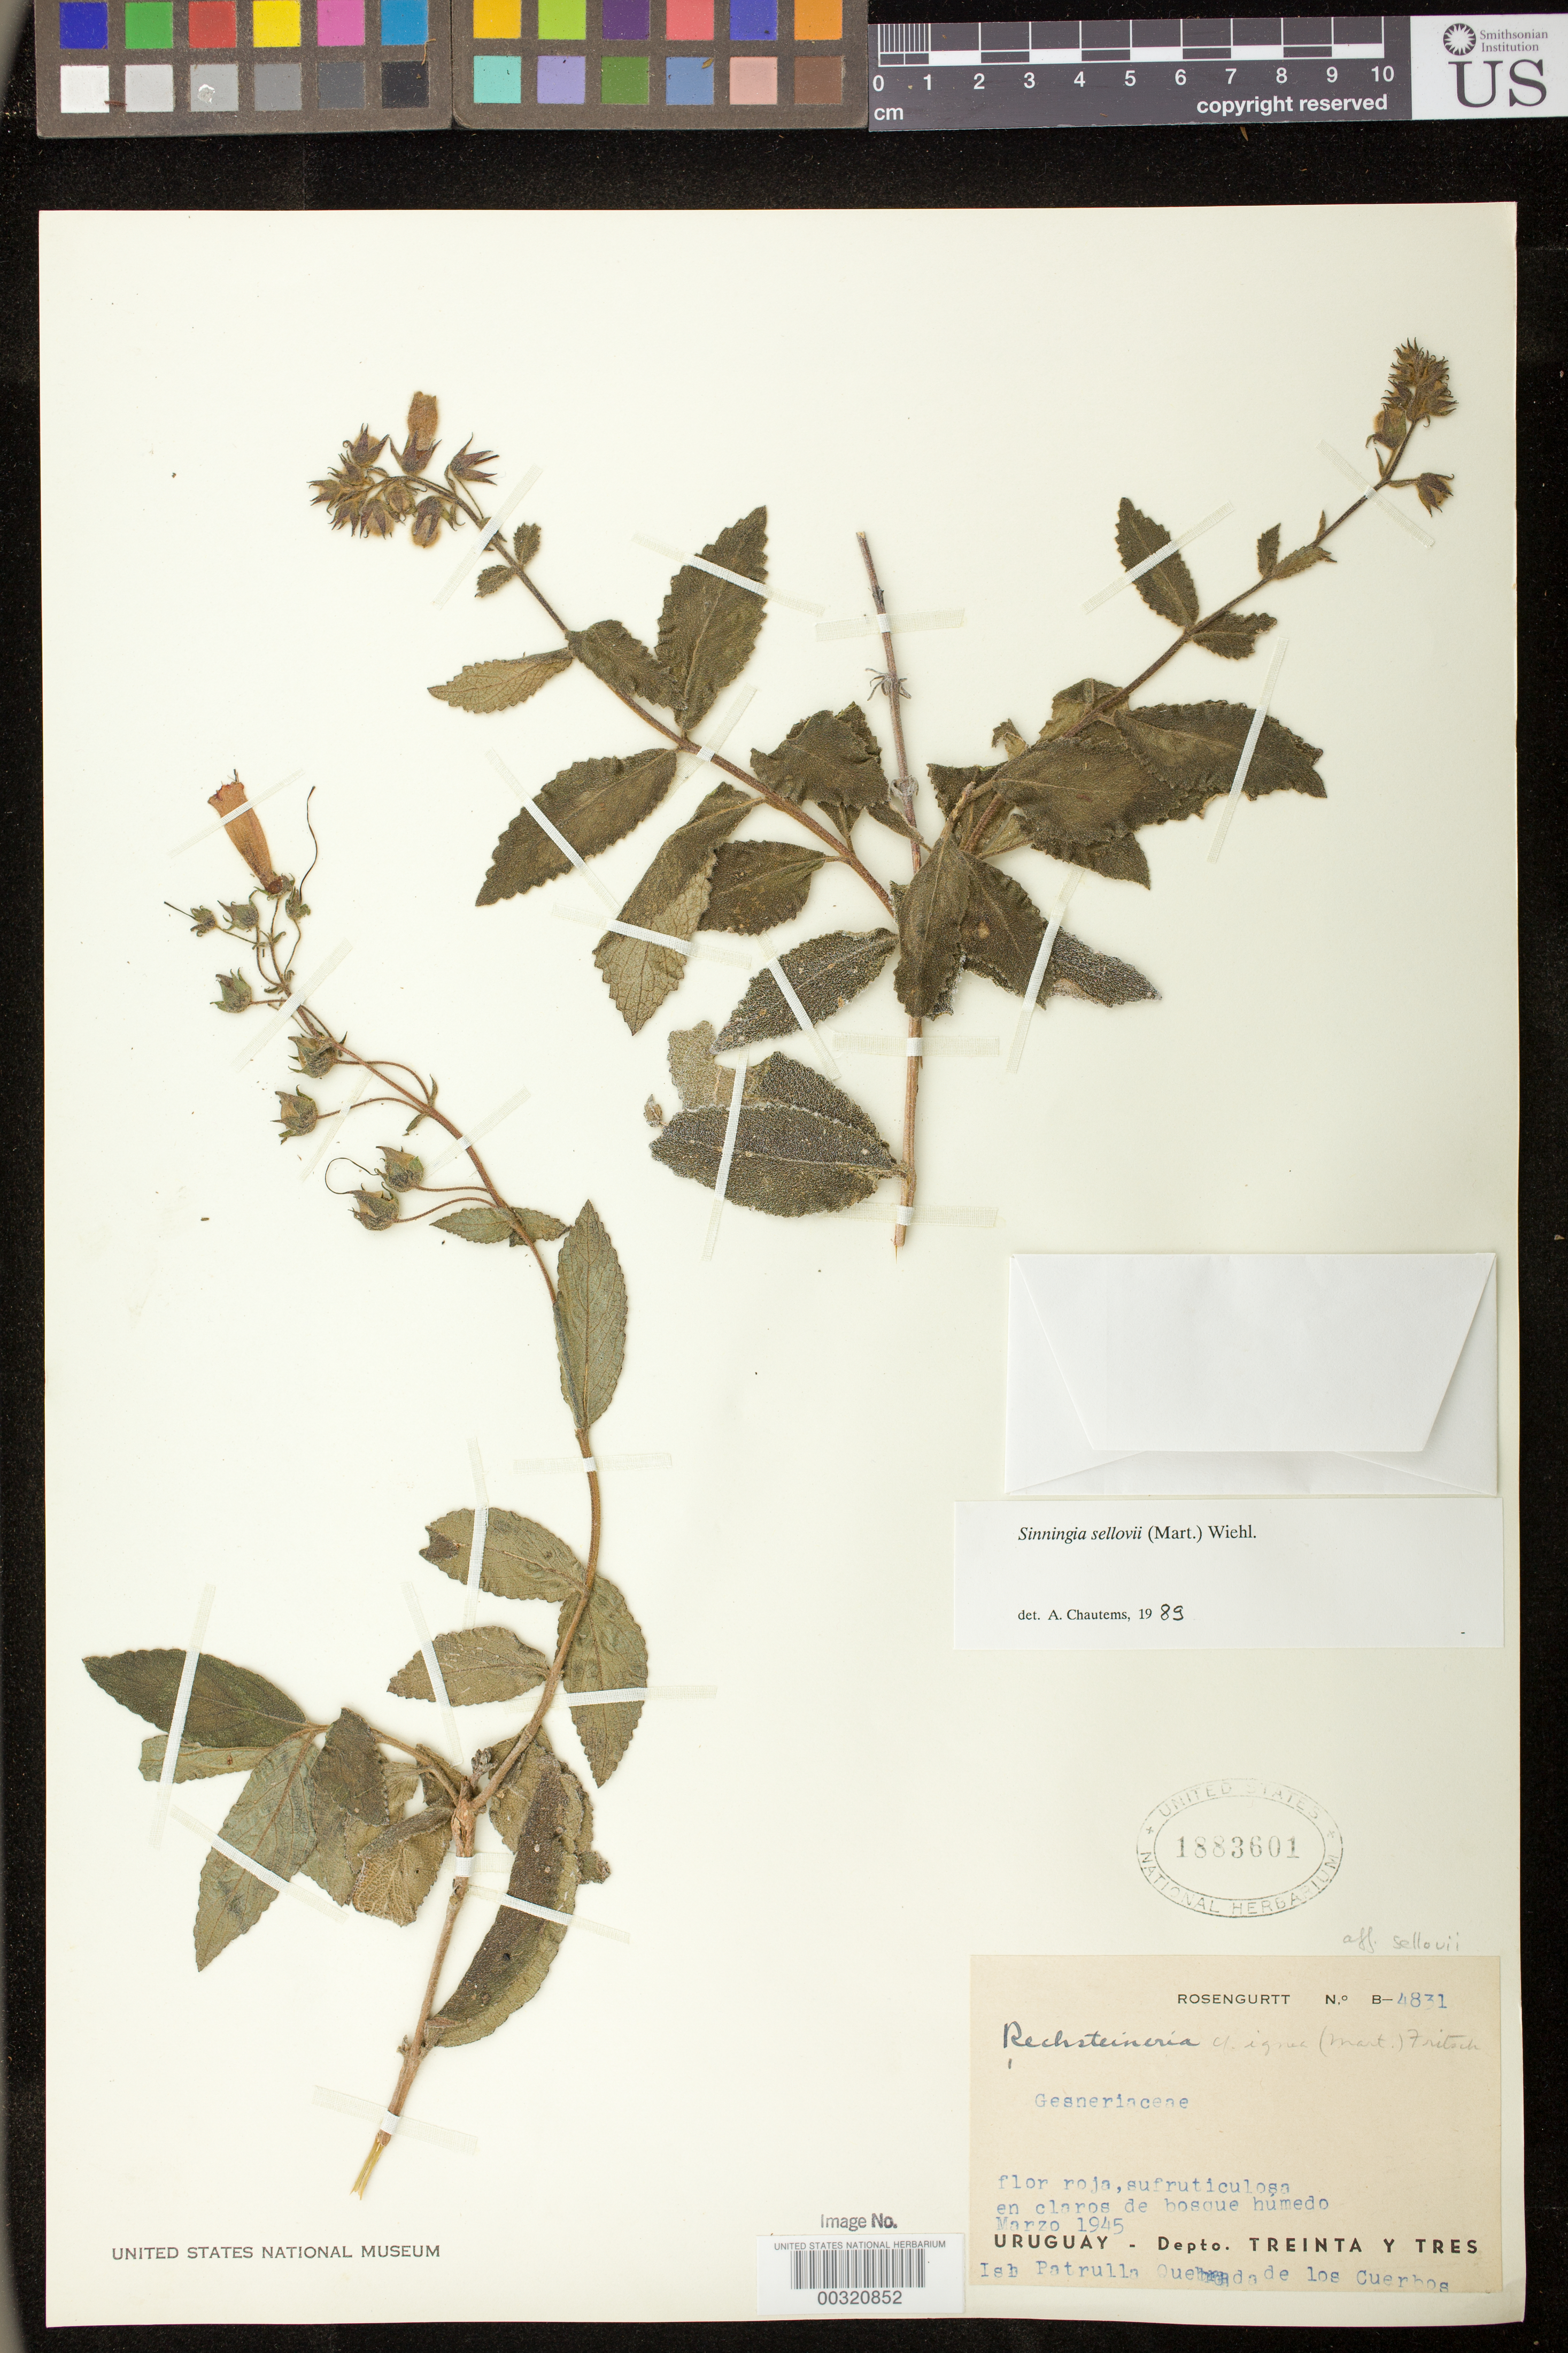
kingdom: Plantae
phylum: Tracheophyta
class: Magnoliopsida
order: Lamiales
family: Gesneriaceae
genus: Sinningia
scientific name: Sinningia sellovii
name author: (Mart.) Wiehler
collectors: B. Rosengurtt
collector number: B- 4831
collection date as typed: Mar 1945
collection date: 1945-03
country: Uruguay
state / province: Treinta y Tres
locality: Isla Patrulla, Quebrada de los Cuerbos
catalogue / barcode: US 1883601